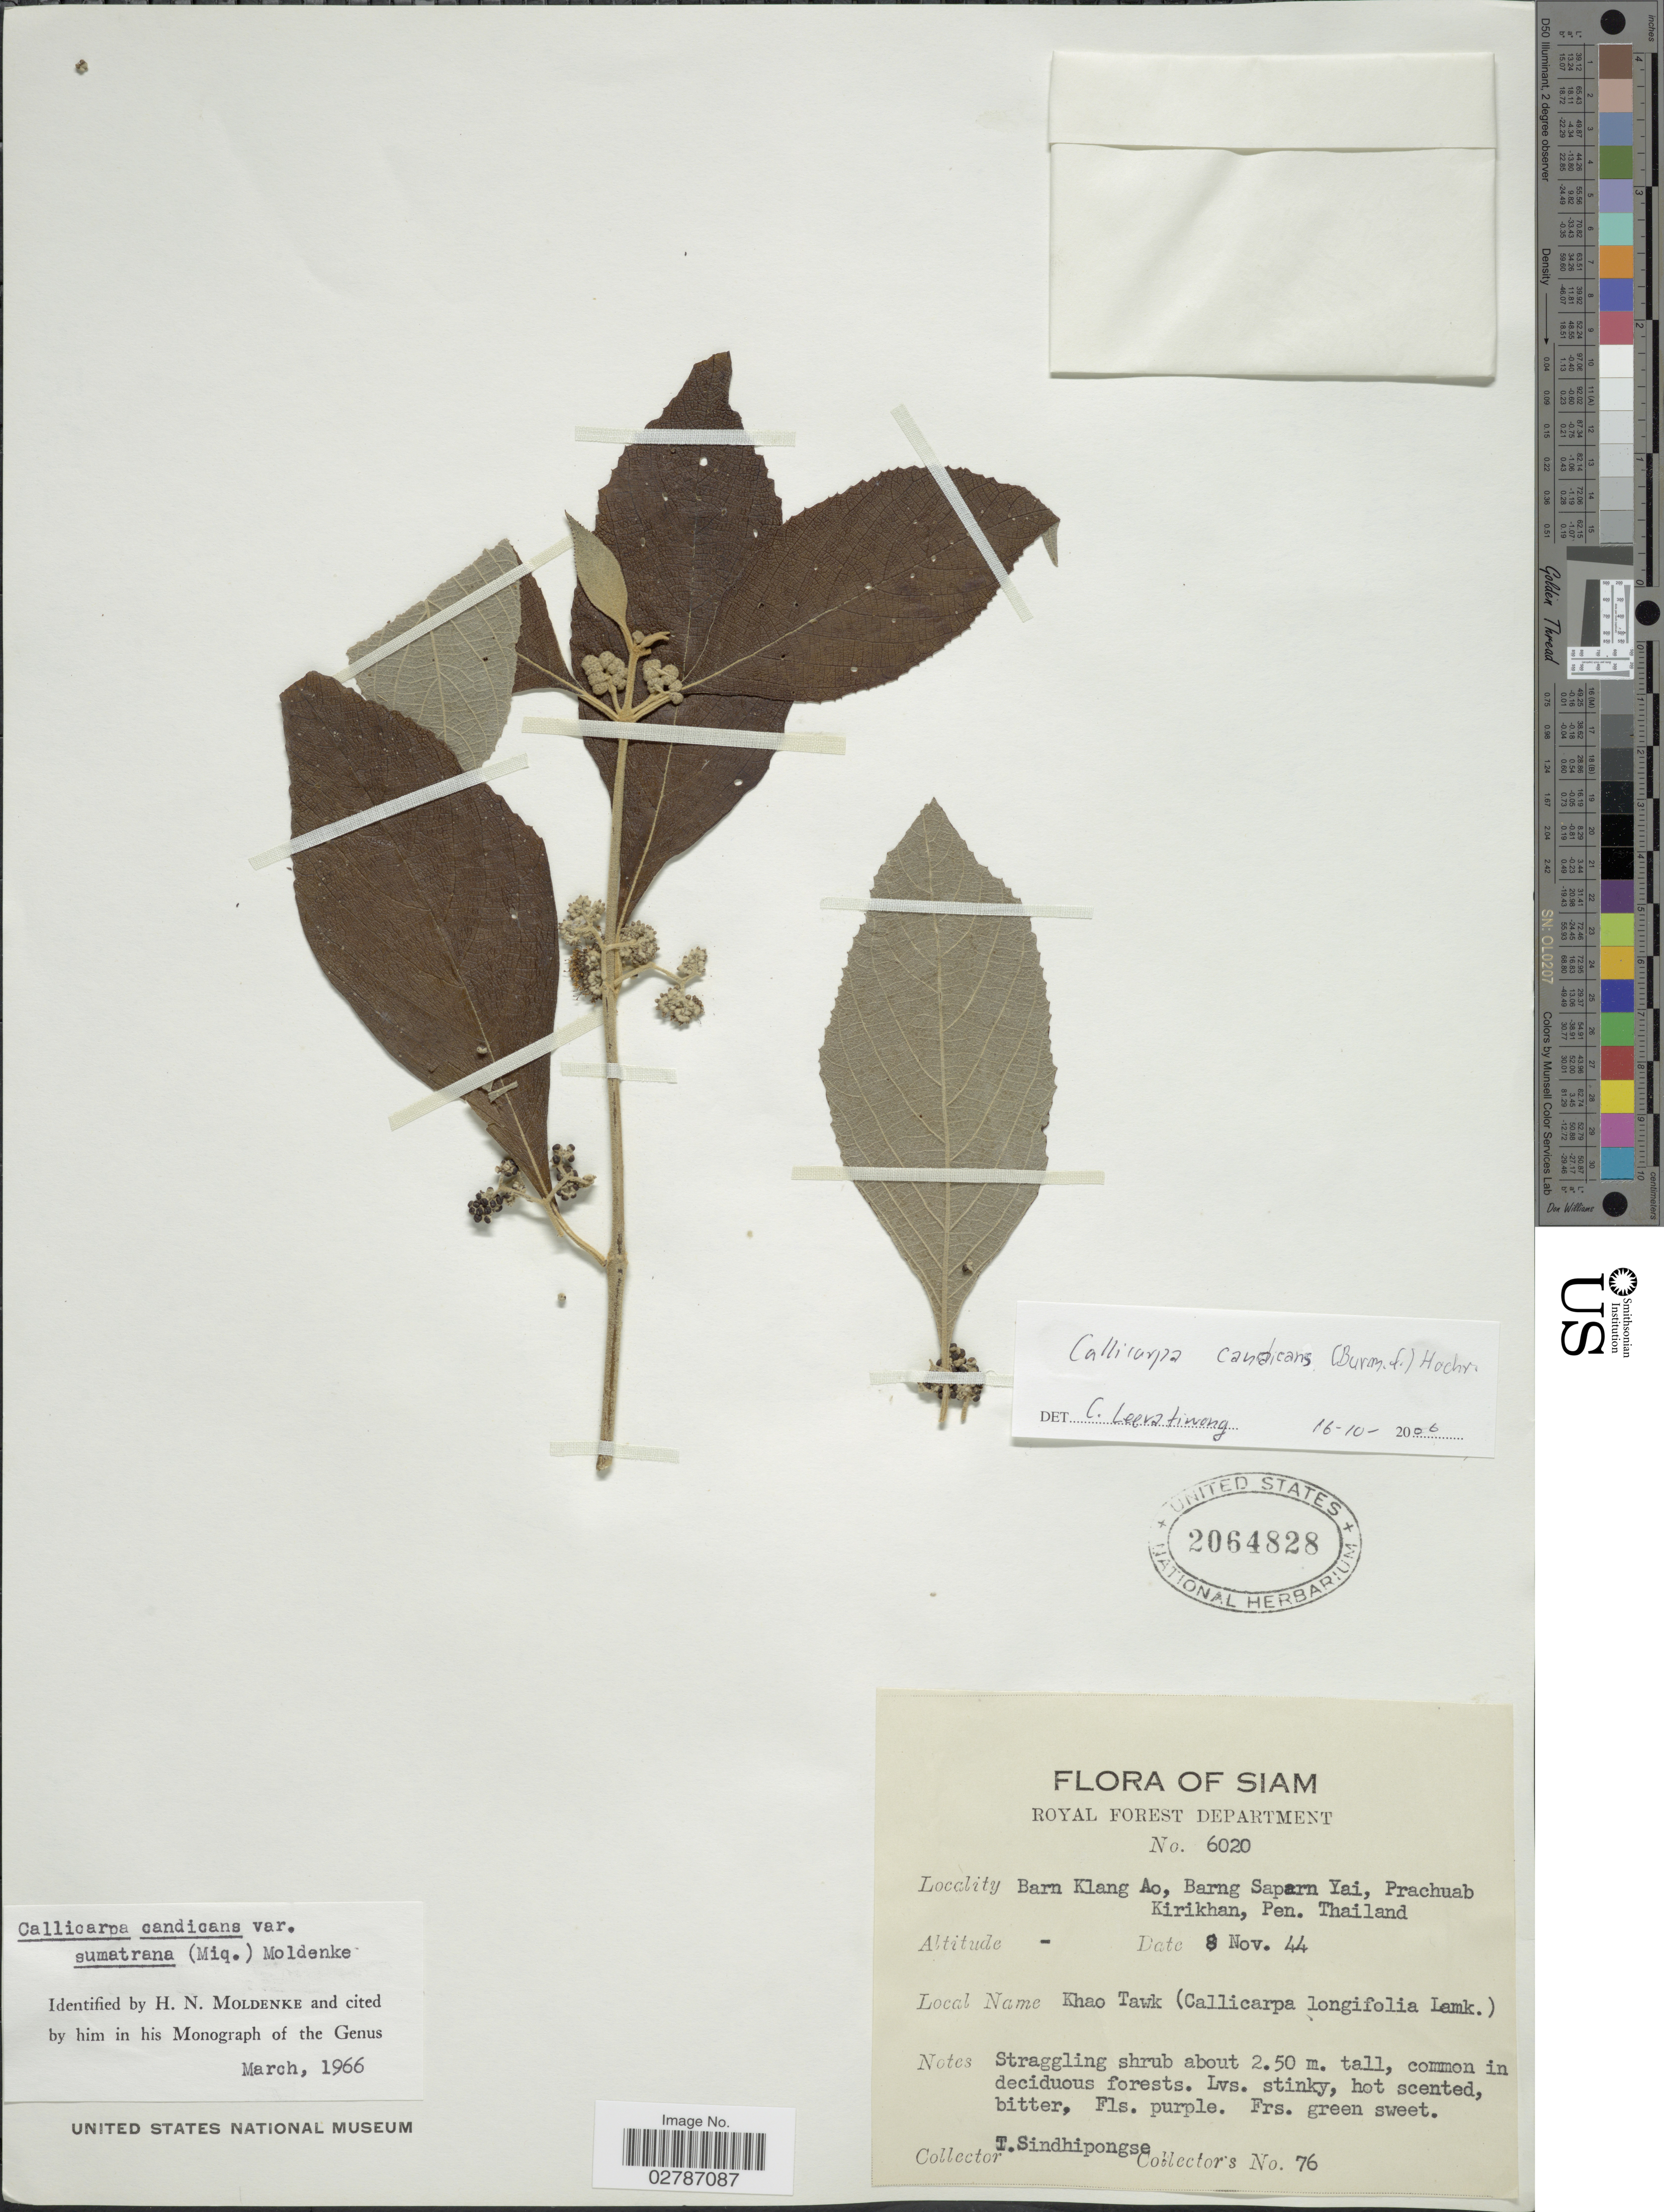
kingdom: Plantae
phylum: Tracheophyta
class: Magnoliopsida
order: Lamiales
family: Lamiaceae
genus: Callicarpa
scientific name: Callicarpa candicans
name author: (Burm. f.) Hochr.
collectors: T. Sindhipongse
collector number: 76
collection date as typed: Transcribed d/m/y: 8/11/44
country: Thailand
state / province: Prachuap Khiri Khan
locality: Siam. Barn Klang Ao, Barng Saparn Yai, Prachuab Kirikhan, Pen.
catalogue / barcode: US 2064828